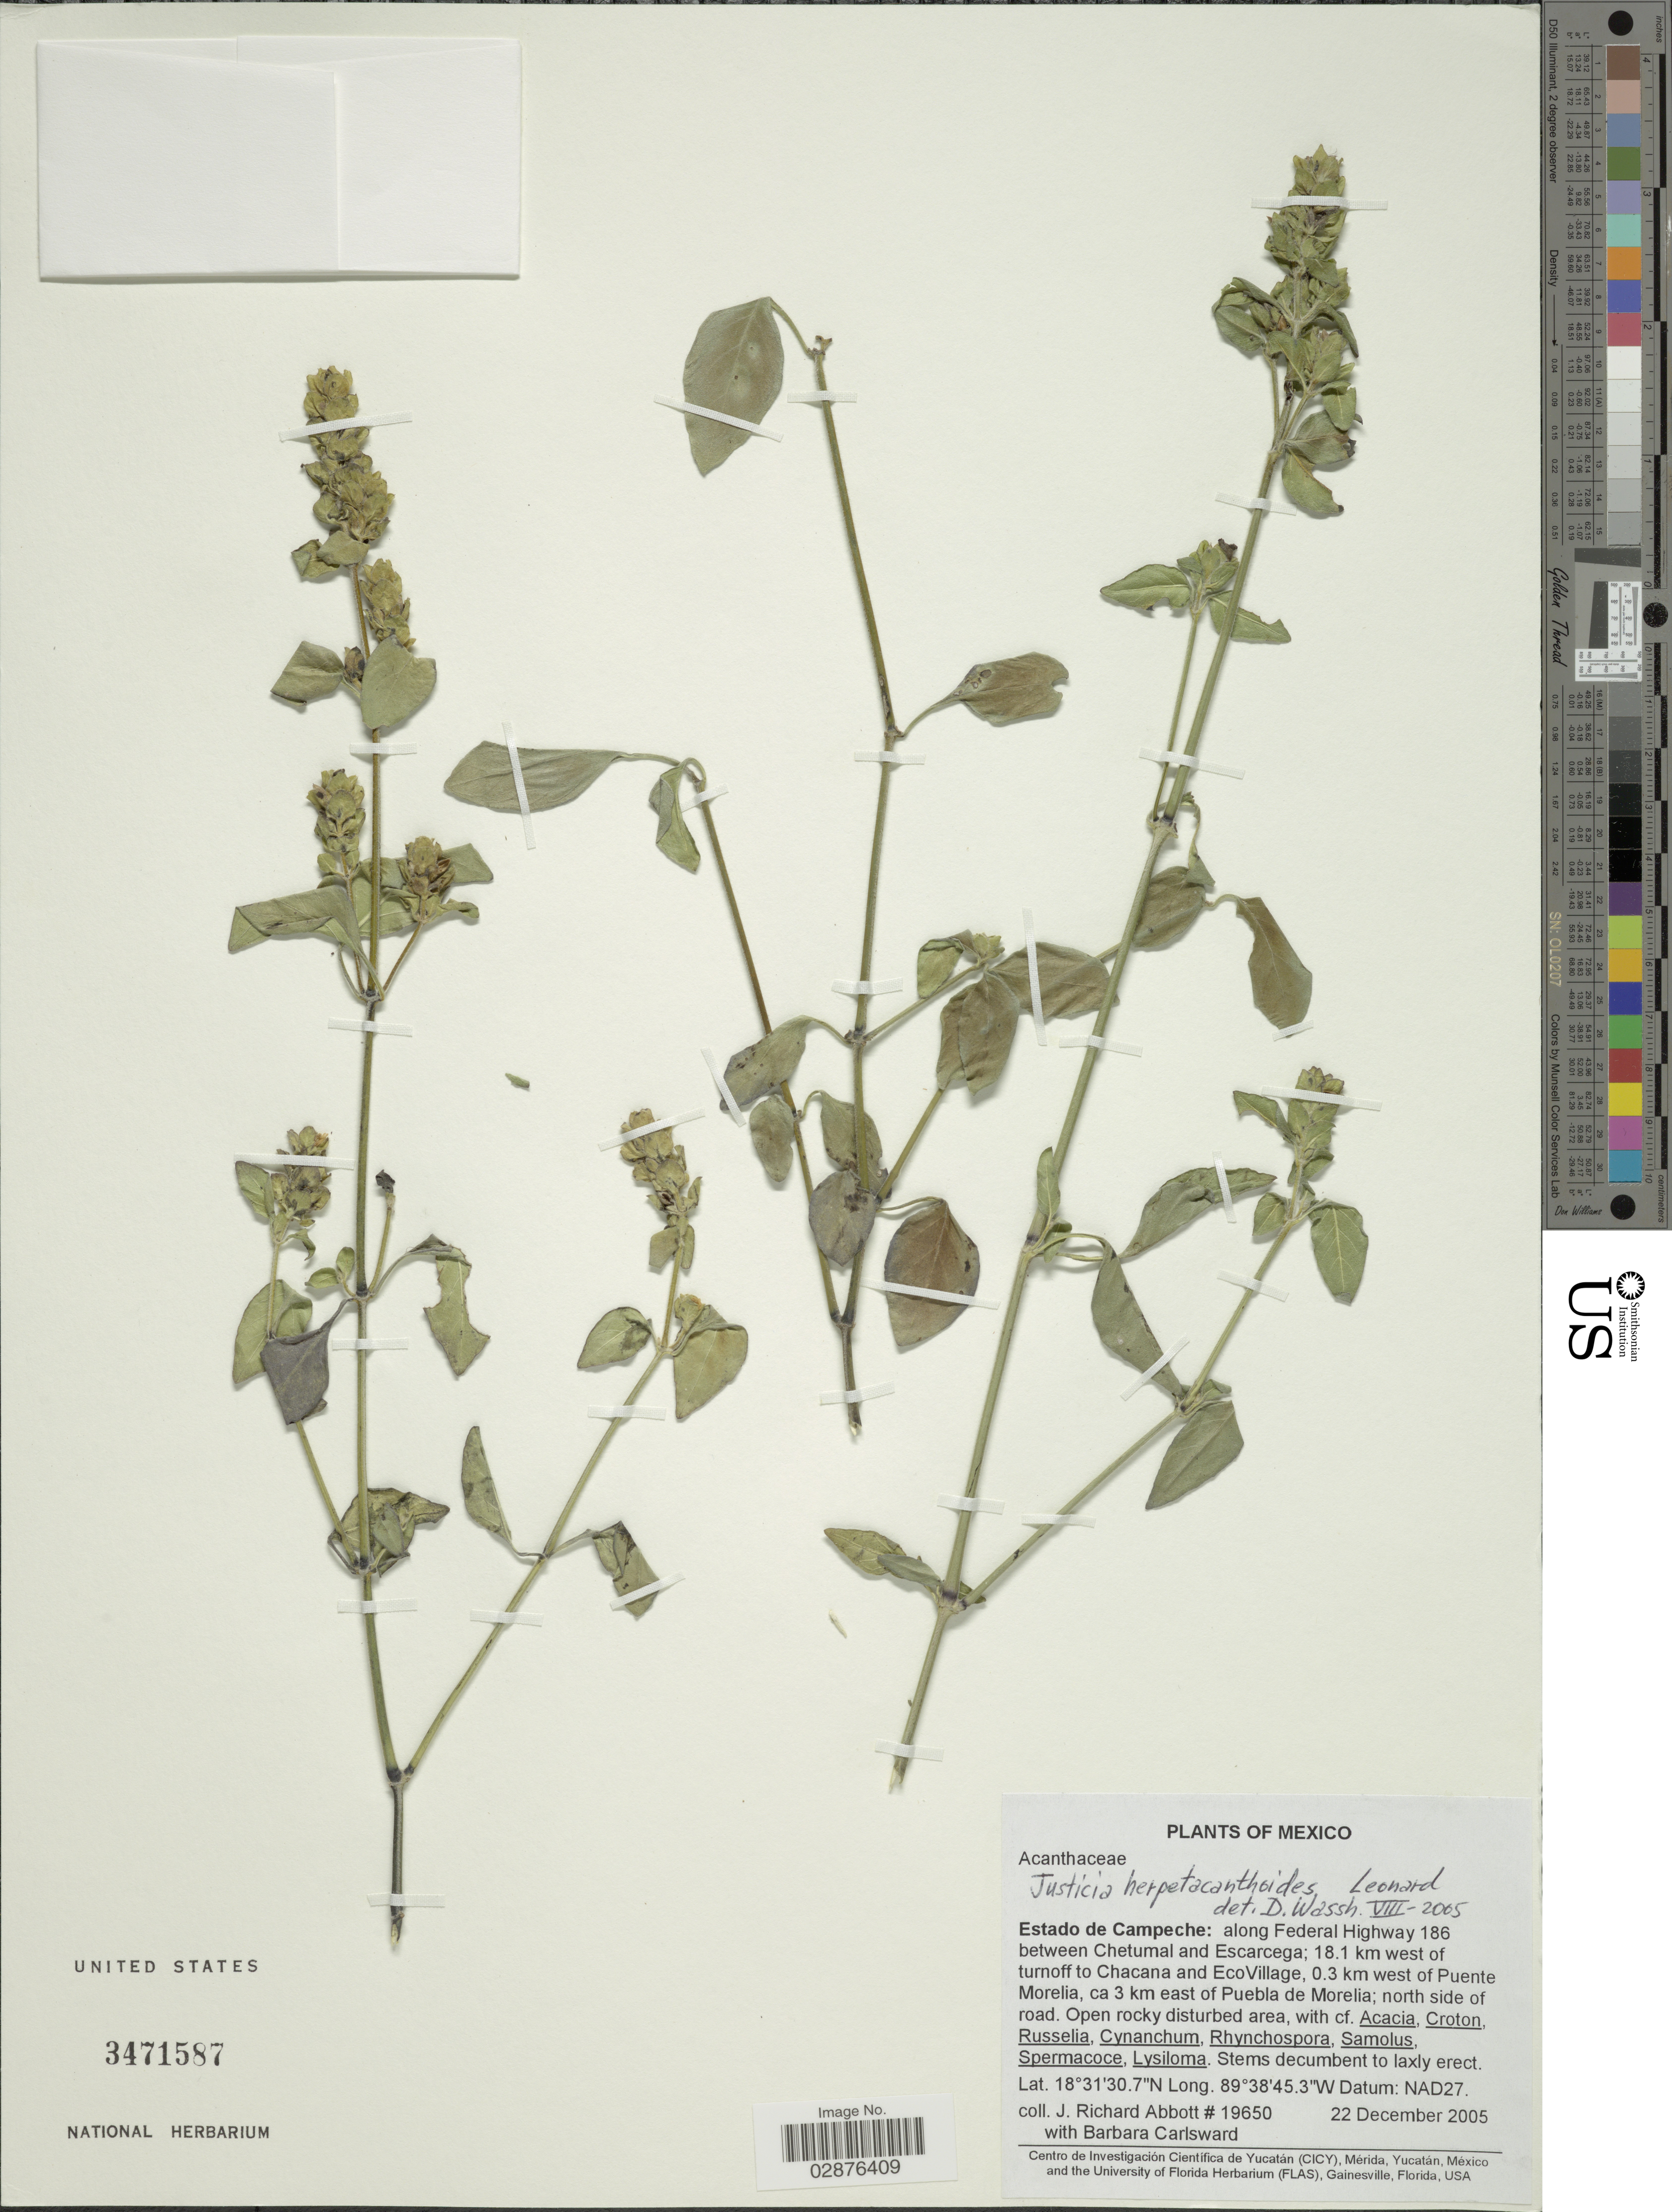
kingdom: Plantae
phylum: Tracheophyta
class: Magnoliopsida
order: Lamiales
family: Acanthaceae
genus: Justicia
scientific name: Justicia herpetacanthoides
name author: Leonard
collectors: J. R. Abbott & B. Carlsward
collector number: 19650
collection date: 2005-12-22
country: Mexico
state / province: Campeche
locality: Along Federal Highway 186 between Chetumal and Escarcega; 18.1 km west of turnoff to Chacana and Eco Village, 0.3 km west of Puente Morelia, ca 3 km east of Puebla de Morelia; north side of road.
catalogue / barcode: US 3471587